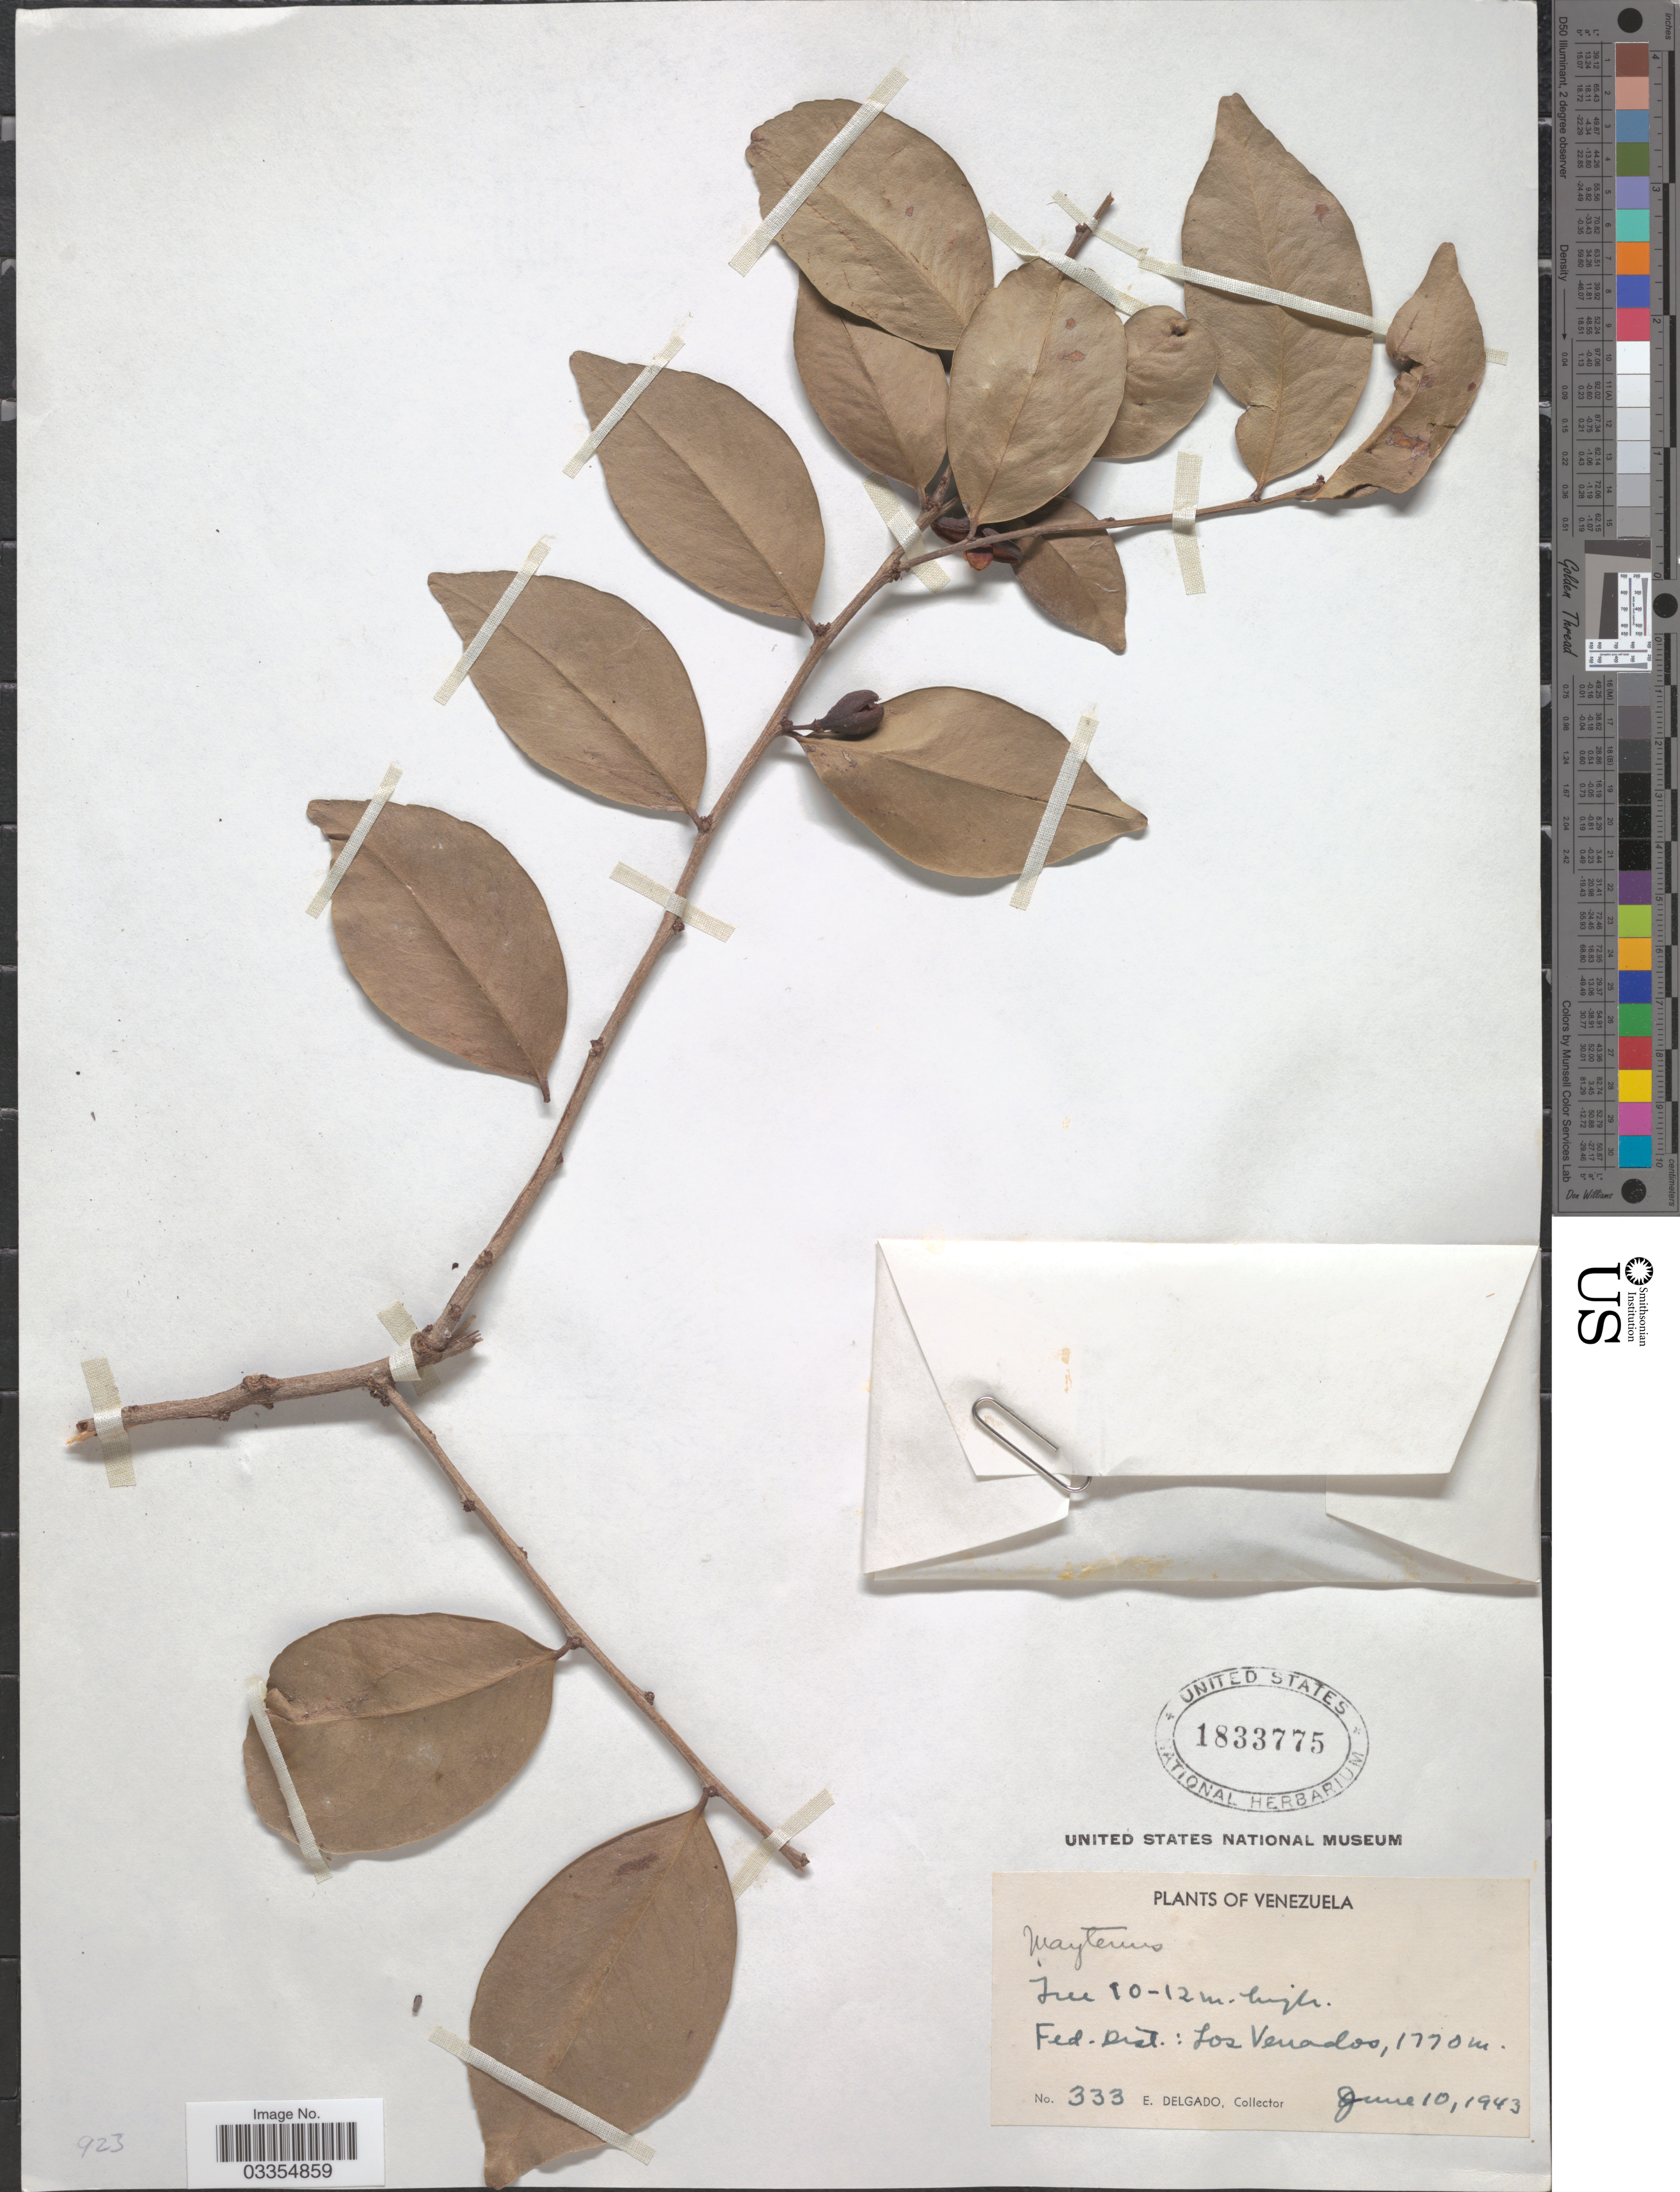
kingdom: Plantae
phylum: Tracheophyta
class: Magnoliopsida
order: Celastrales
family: Celastraceae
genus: Maytenus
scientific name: Maytenus longipes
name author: Briq.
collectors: E. Delgado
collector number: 333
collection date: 1943-06-10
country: Venezuela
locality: Fed. Dist.: Los Venados.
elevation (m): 1770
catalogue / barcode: US 1833775